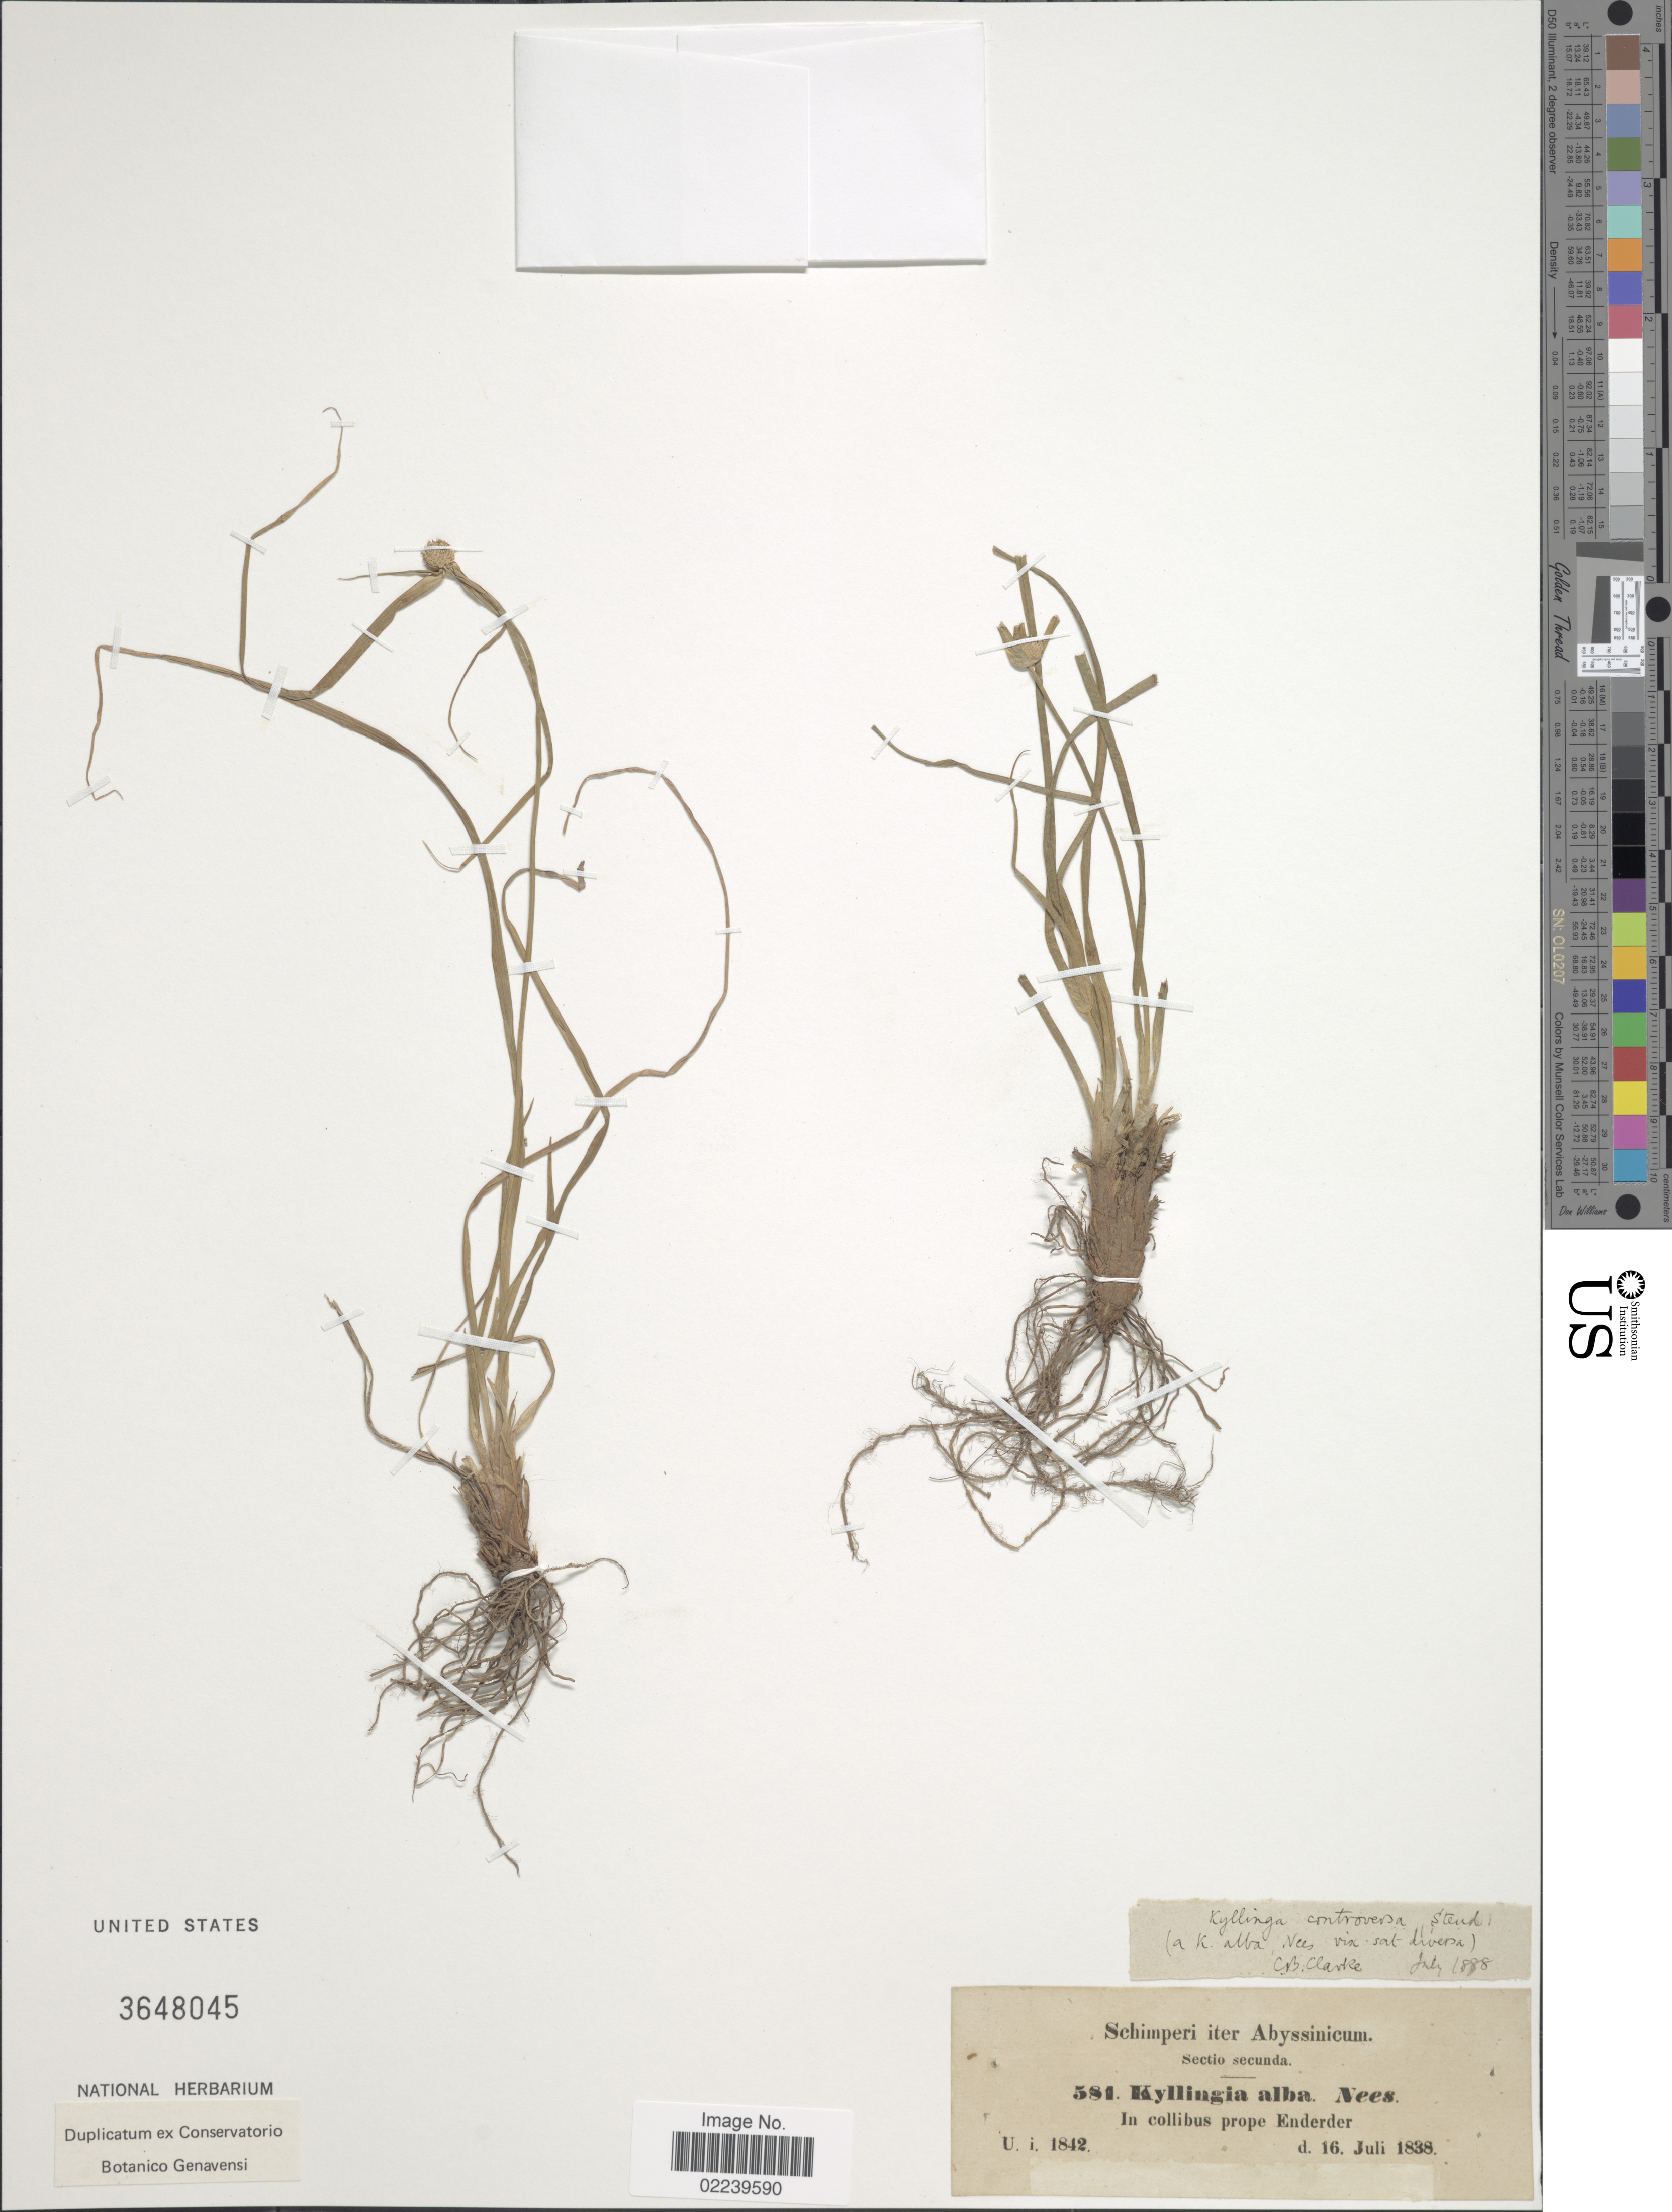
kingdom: Plantae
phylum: Tracheophyta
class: Liliopsida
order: Poales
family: Cyperaceae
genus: Cyperus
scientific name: Cyperus controversus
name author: (Steud.) Mattf. & Kük.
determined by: Strong, Mark T., (BOT), Smithsonian Institution - National Museum of Natural History (UNITED STATES)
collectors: -. Schimper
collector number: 581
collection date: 1838-07-16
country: Eritrea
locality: Abyssinicum, Prope Enderder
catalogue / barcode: US 3648045